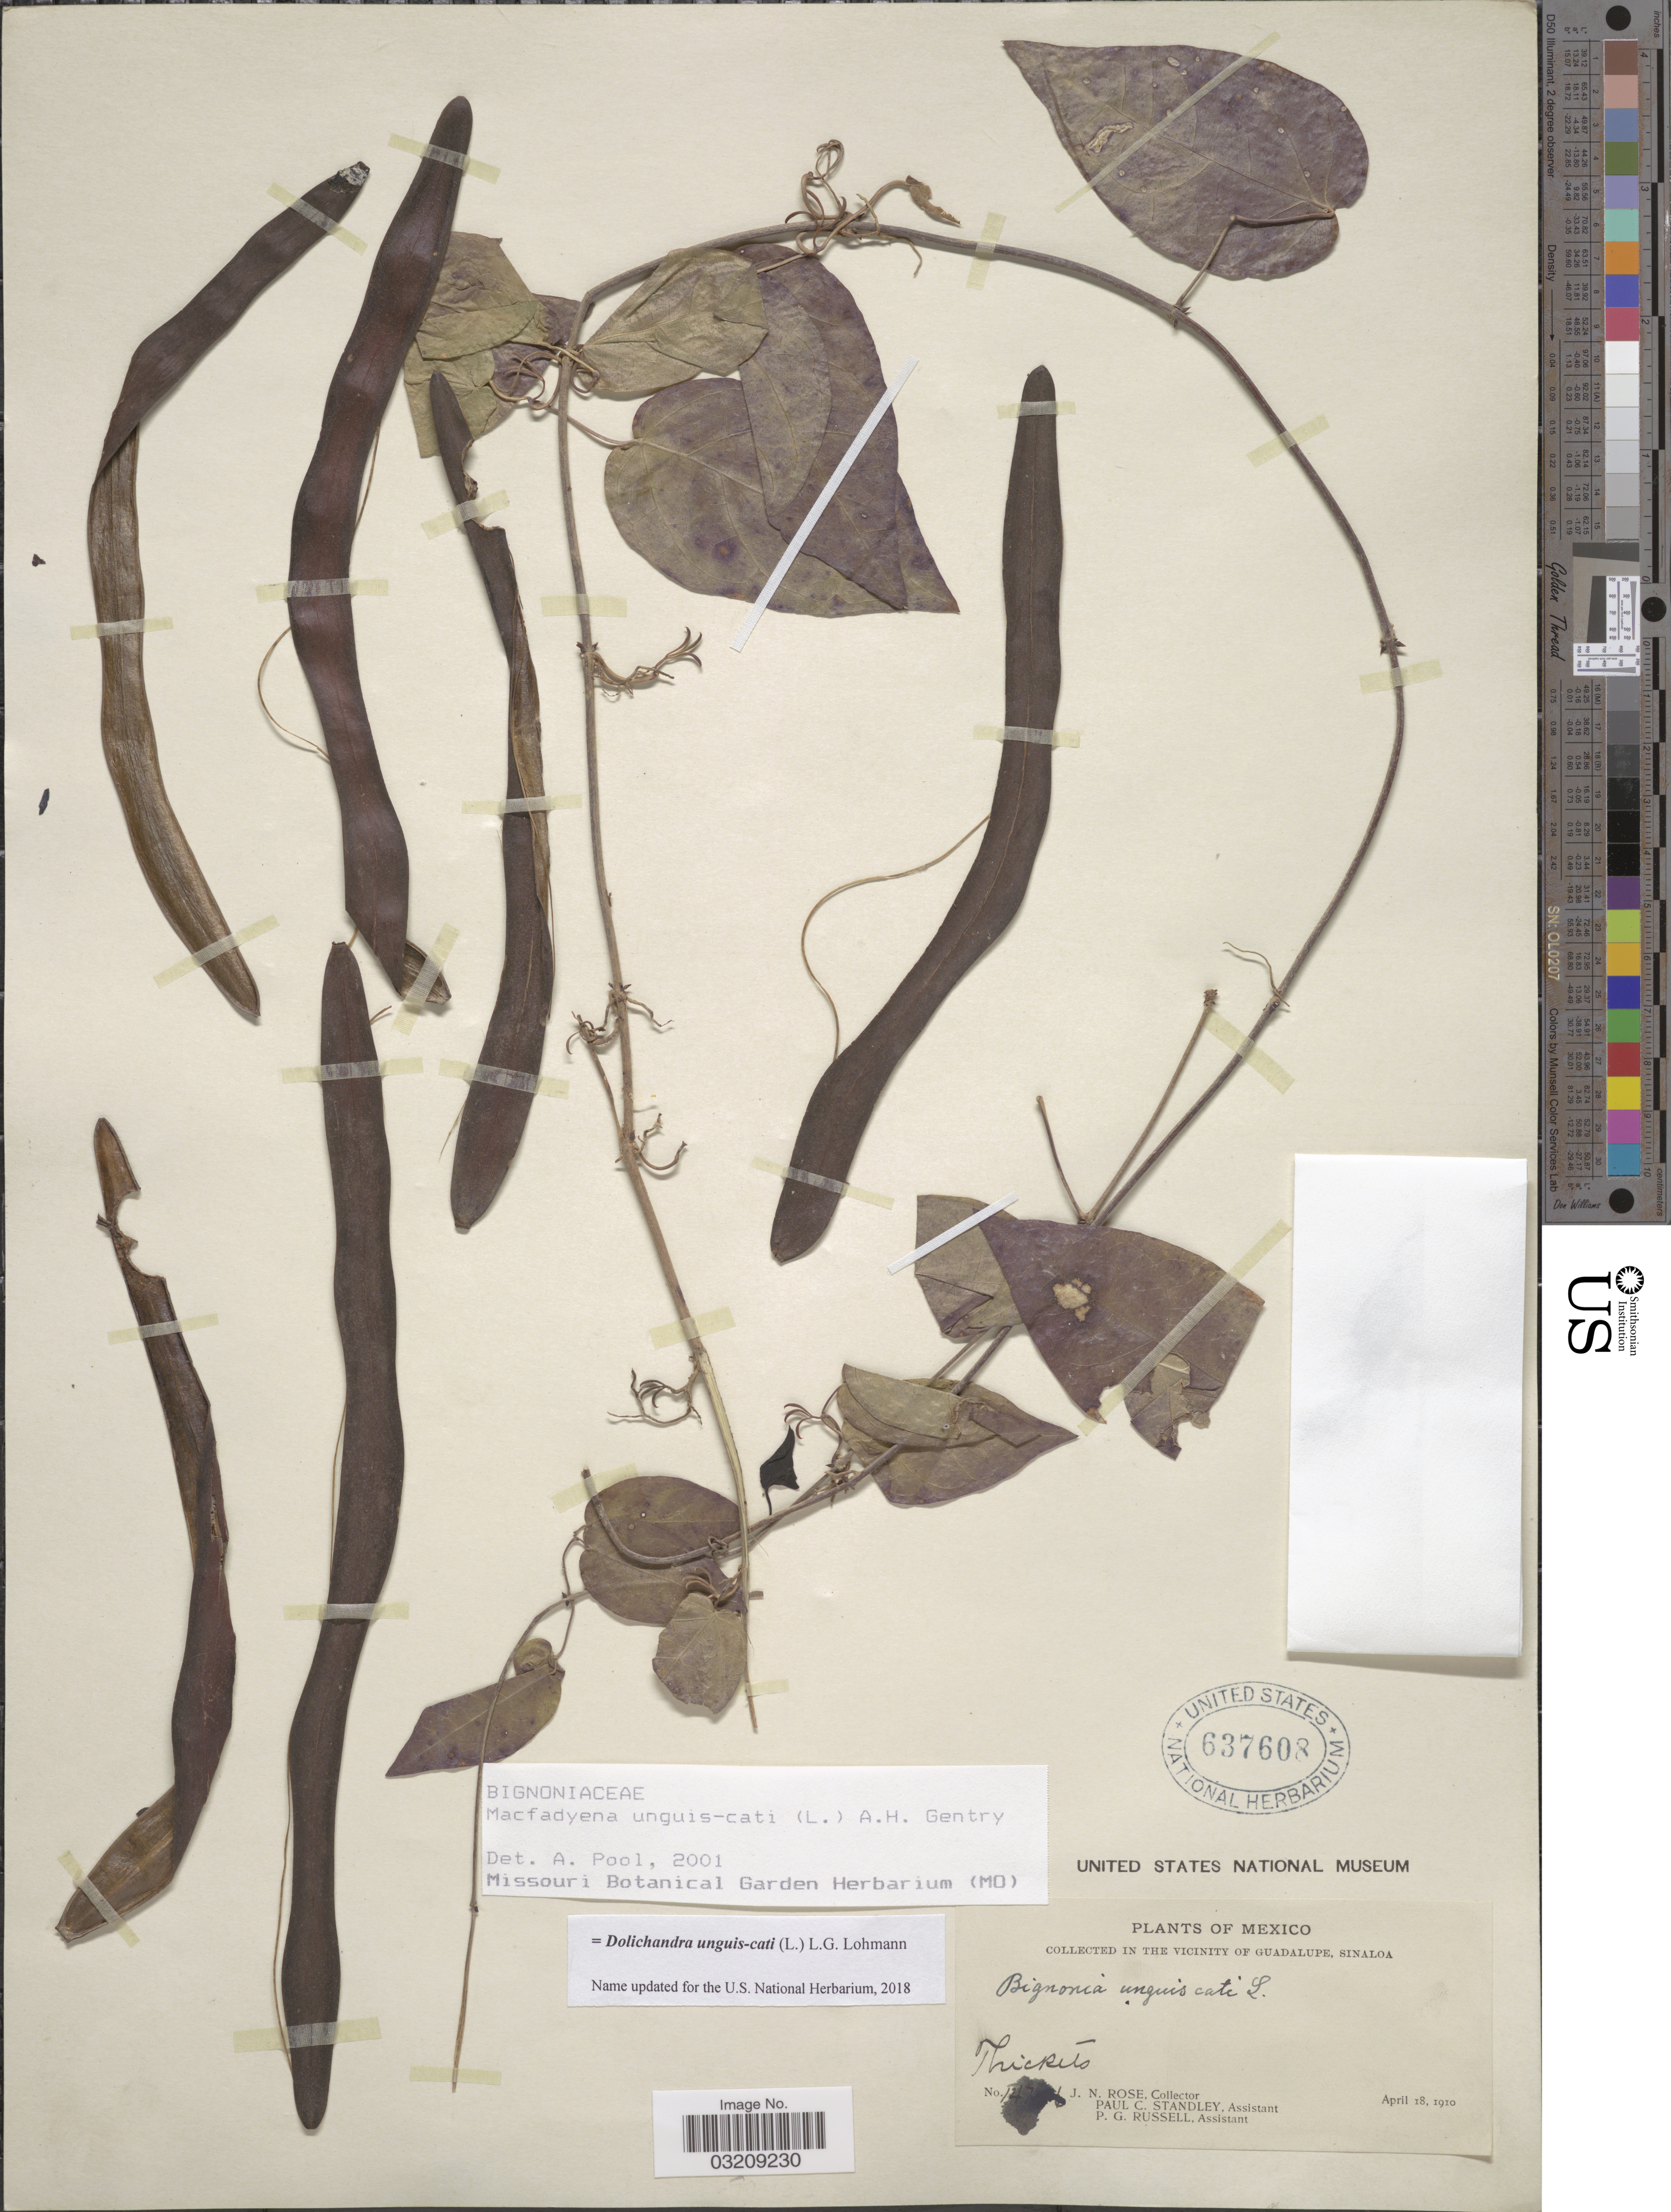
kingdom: Plantae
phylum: Tracheophyta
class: Magnoliopsida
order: Lamiales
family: Bignoniaceae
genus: Dolichandra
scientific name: Dolichandra unguis-cati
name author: (L.) L.G. Lohmann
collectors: J. N. Rose, P. C. Standley & P. G. Russell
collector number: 147*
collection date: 1910-04-18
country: Mexico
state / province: Sinaloa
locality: Collected in the vicinity of Guadalupe.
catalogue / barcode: US 637608